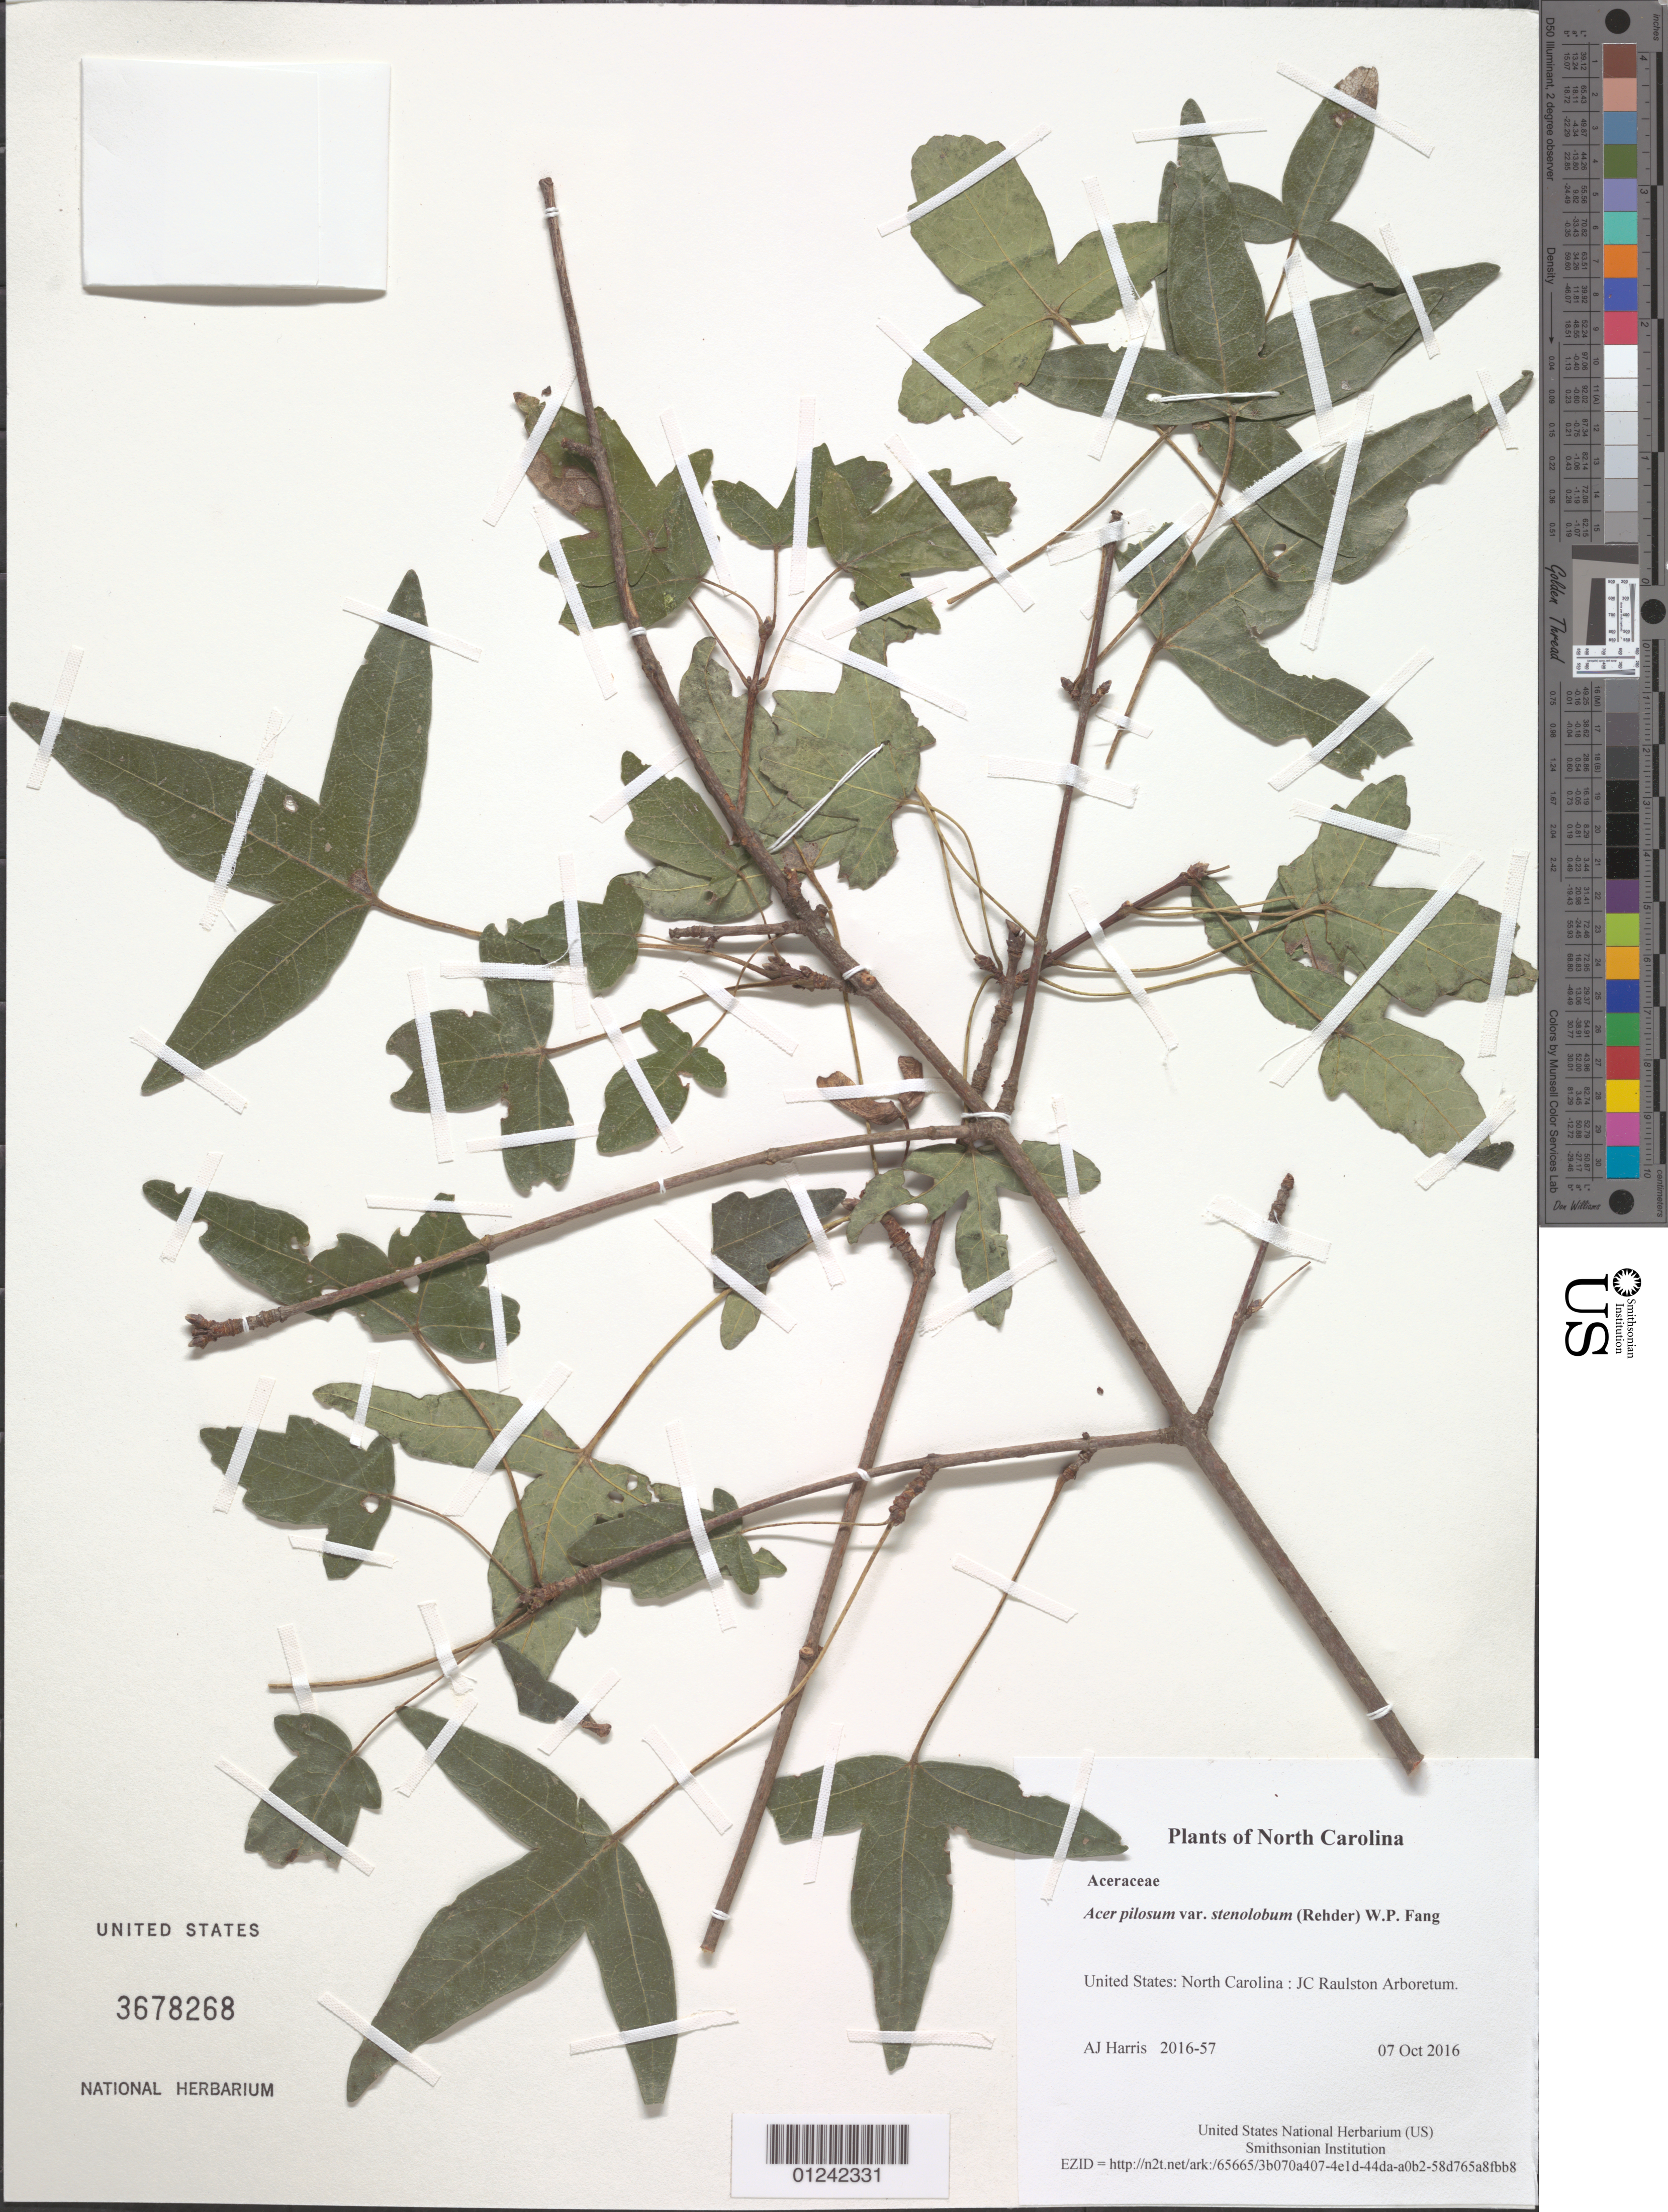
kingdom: Plantae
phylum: Tracheophyta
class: Magnoliopsida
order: Sapindales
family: Sapindaceae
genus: Acer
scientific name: Acer pilosum var. stenolobum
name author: (Rehder) W.P. Fang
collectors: A. J. Harris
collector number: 2016-57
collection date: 2016-10-07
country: United States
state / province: North Carolina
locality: JC Raulston Arboretum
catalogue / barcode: US 3678268